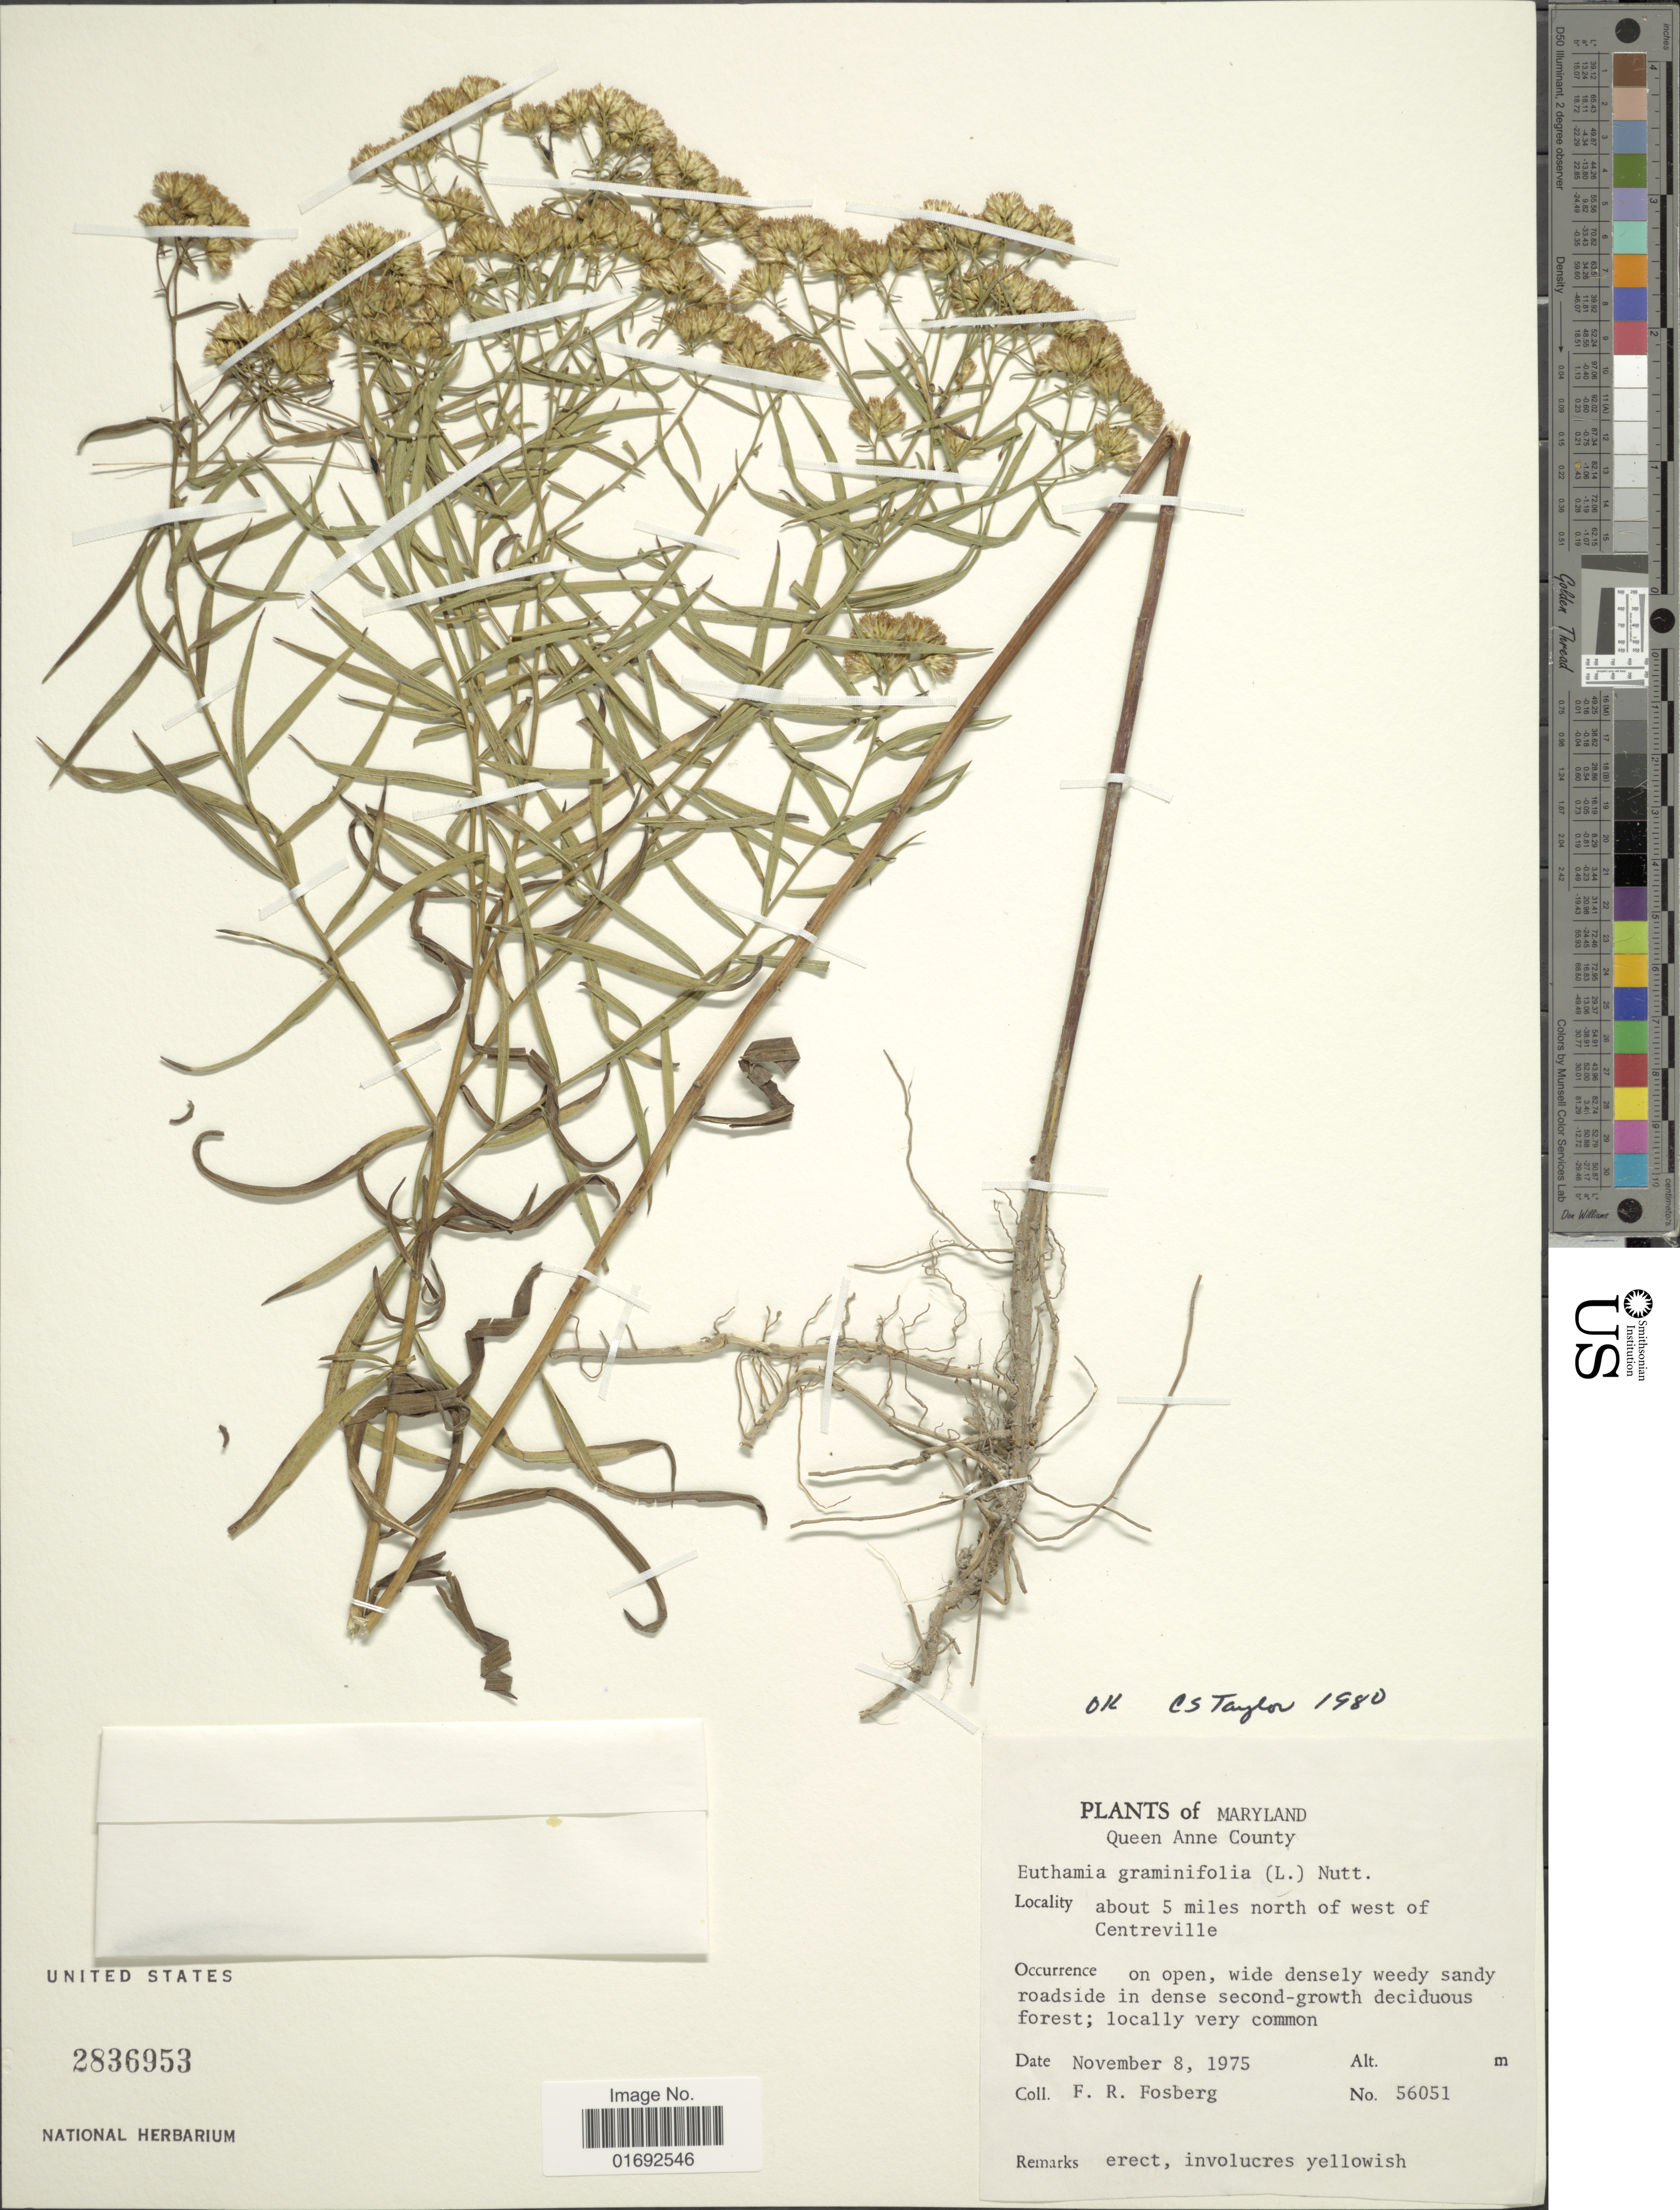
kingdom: Plantae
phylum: Tracheophyta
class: Magnoliopsida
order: Asterales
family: Asteraceae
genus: Euthamia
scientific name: Euthamia graminifolia var. major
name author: (Michx.) Moldenke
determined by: Urbatsch, Lowell E., Curator (LSU), Louisiana State University (UNITED STATES)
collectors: F. R. Fosberg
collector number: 56051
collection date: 1975-11-08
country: United States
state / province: Maryland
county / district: Queen Anne's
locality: Queen Anne County, about 5 miles north of west of Centreville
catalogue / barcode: US 2836953